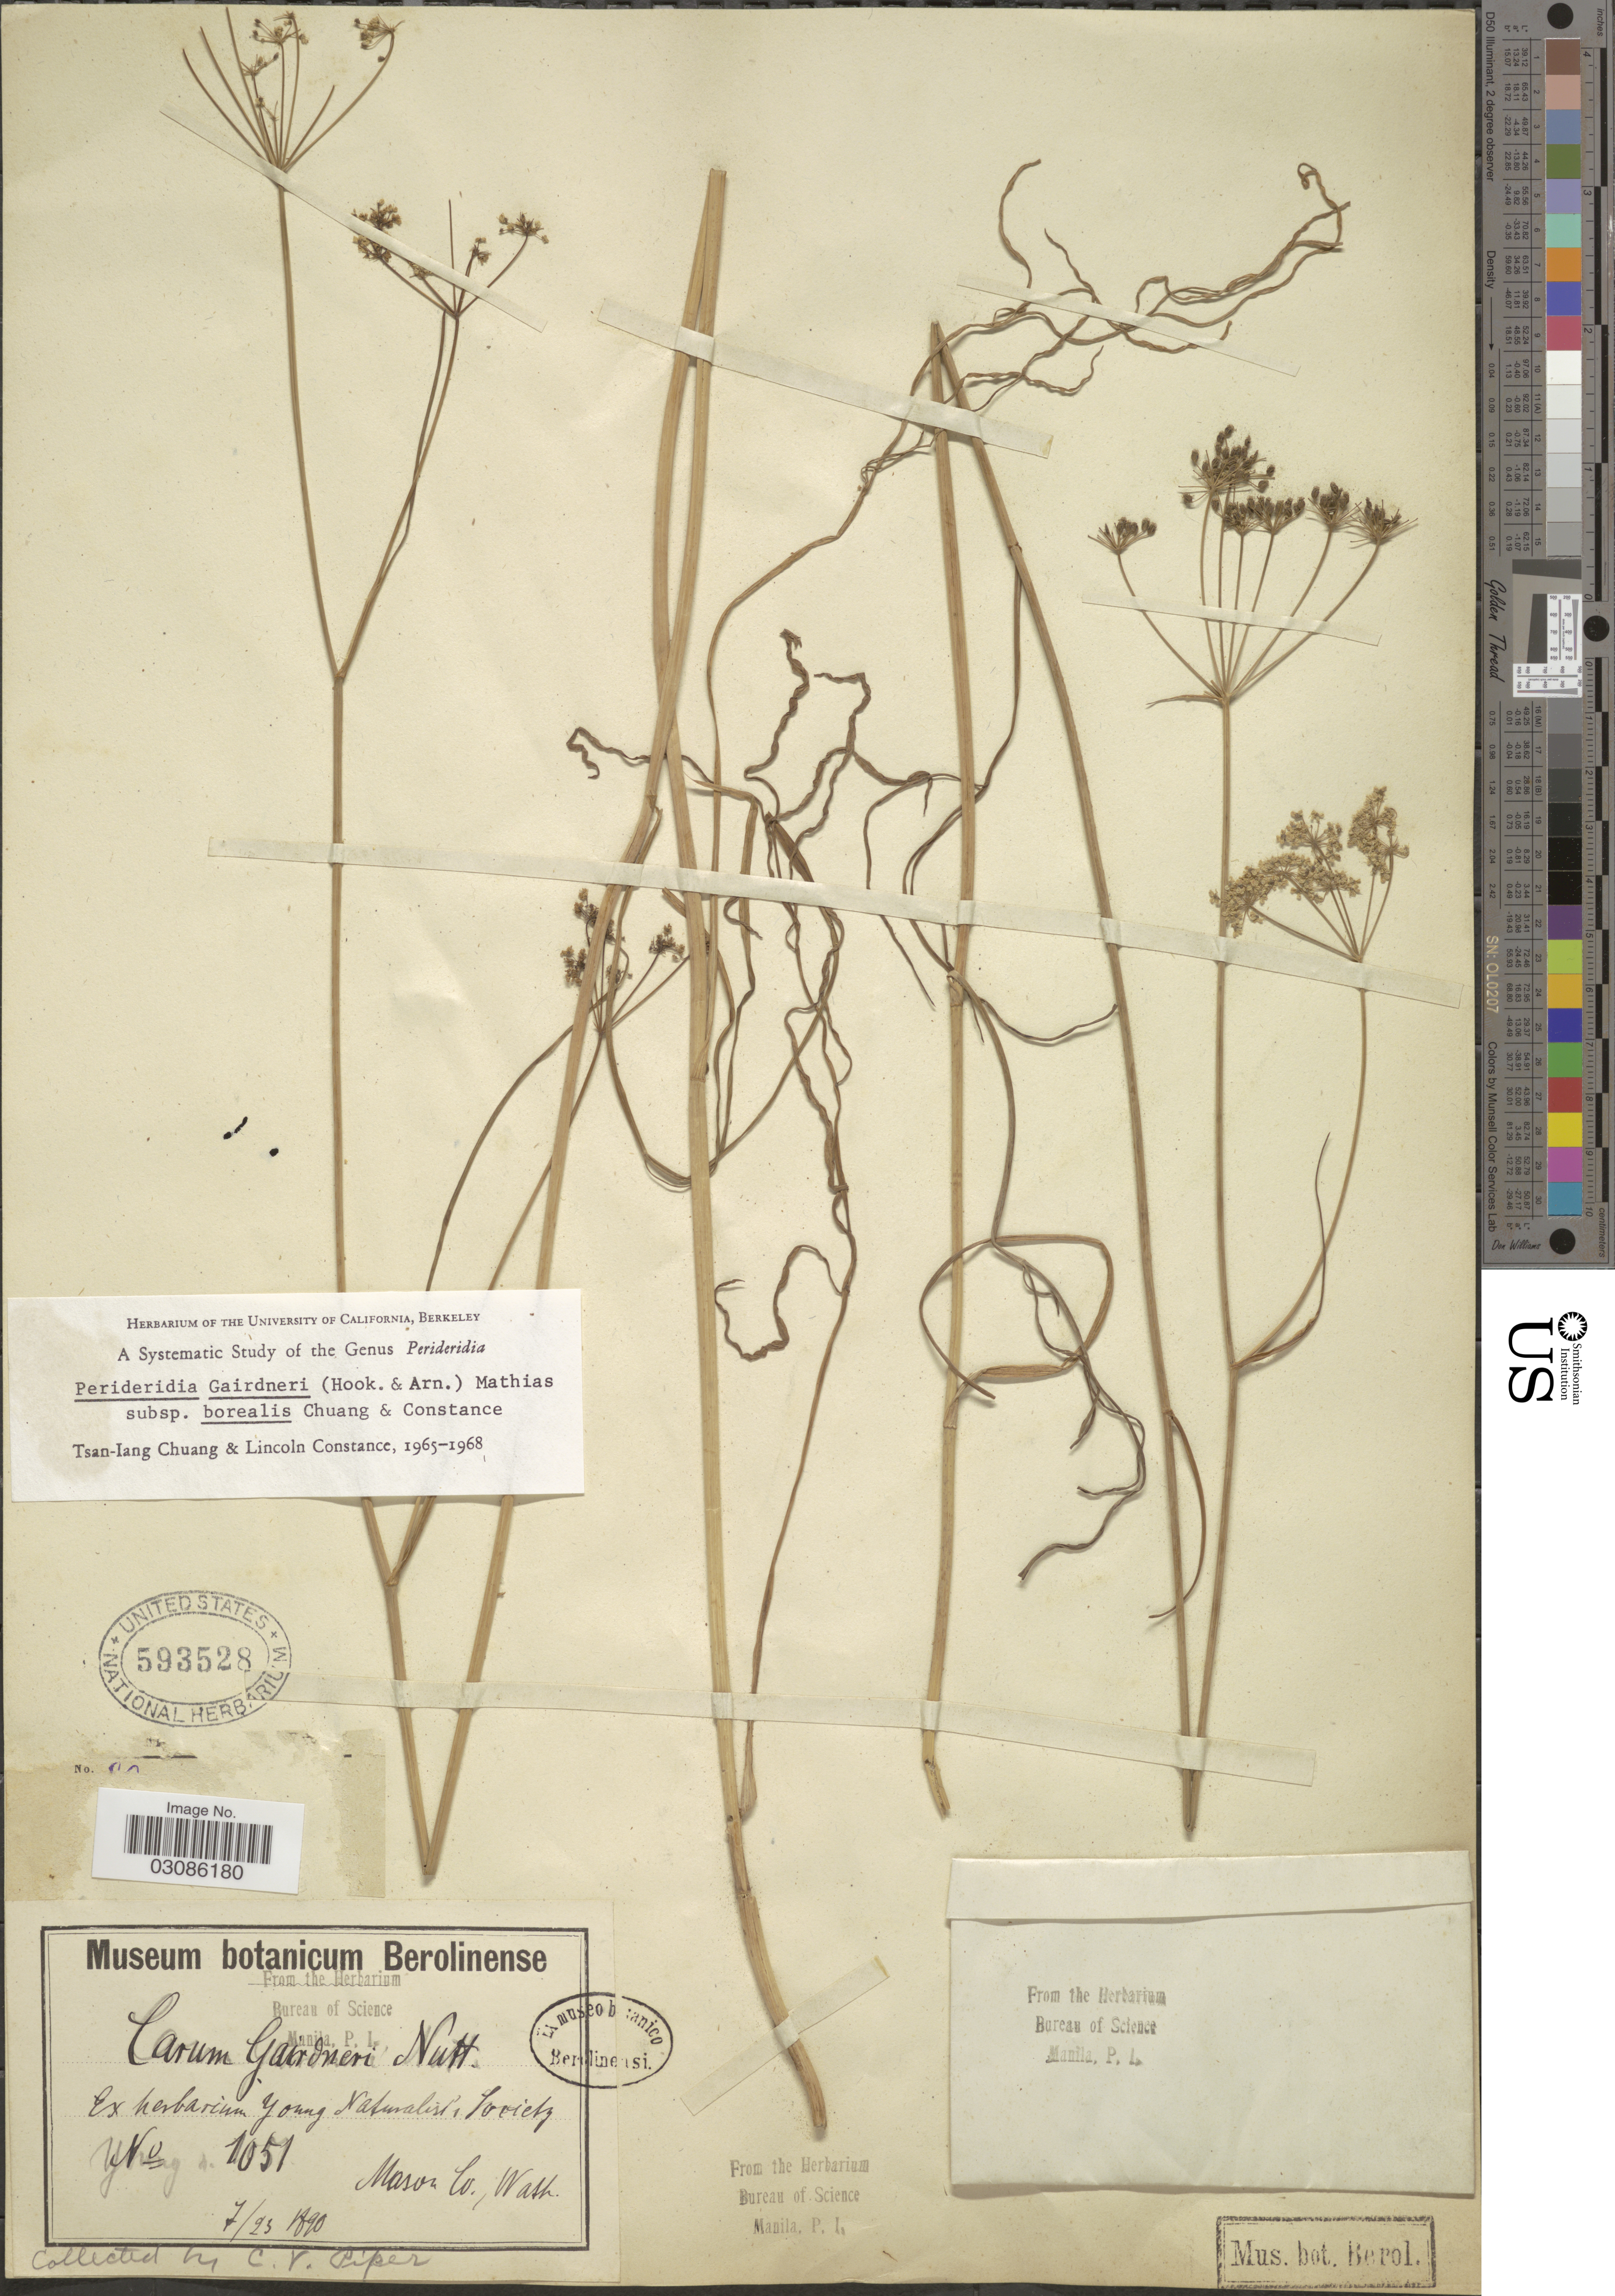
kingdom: Plantae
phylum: Tracheophyta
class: Magnoliopsida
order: Apiales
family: Apiaceae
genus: Perideridia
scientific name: Perideridia gairdneri subsp. borealis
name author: T.I. Chuang & Constance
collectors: C. V. Piper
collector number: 1051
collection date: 1890-07-23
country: United States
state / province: Washington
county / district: Mason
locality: Mason Co.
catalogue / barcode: US 593528